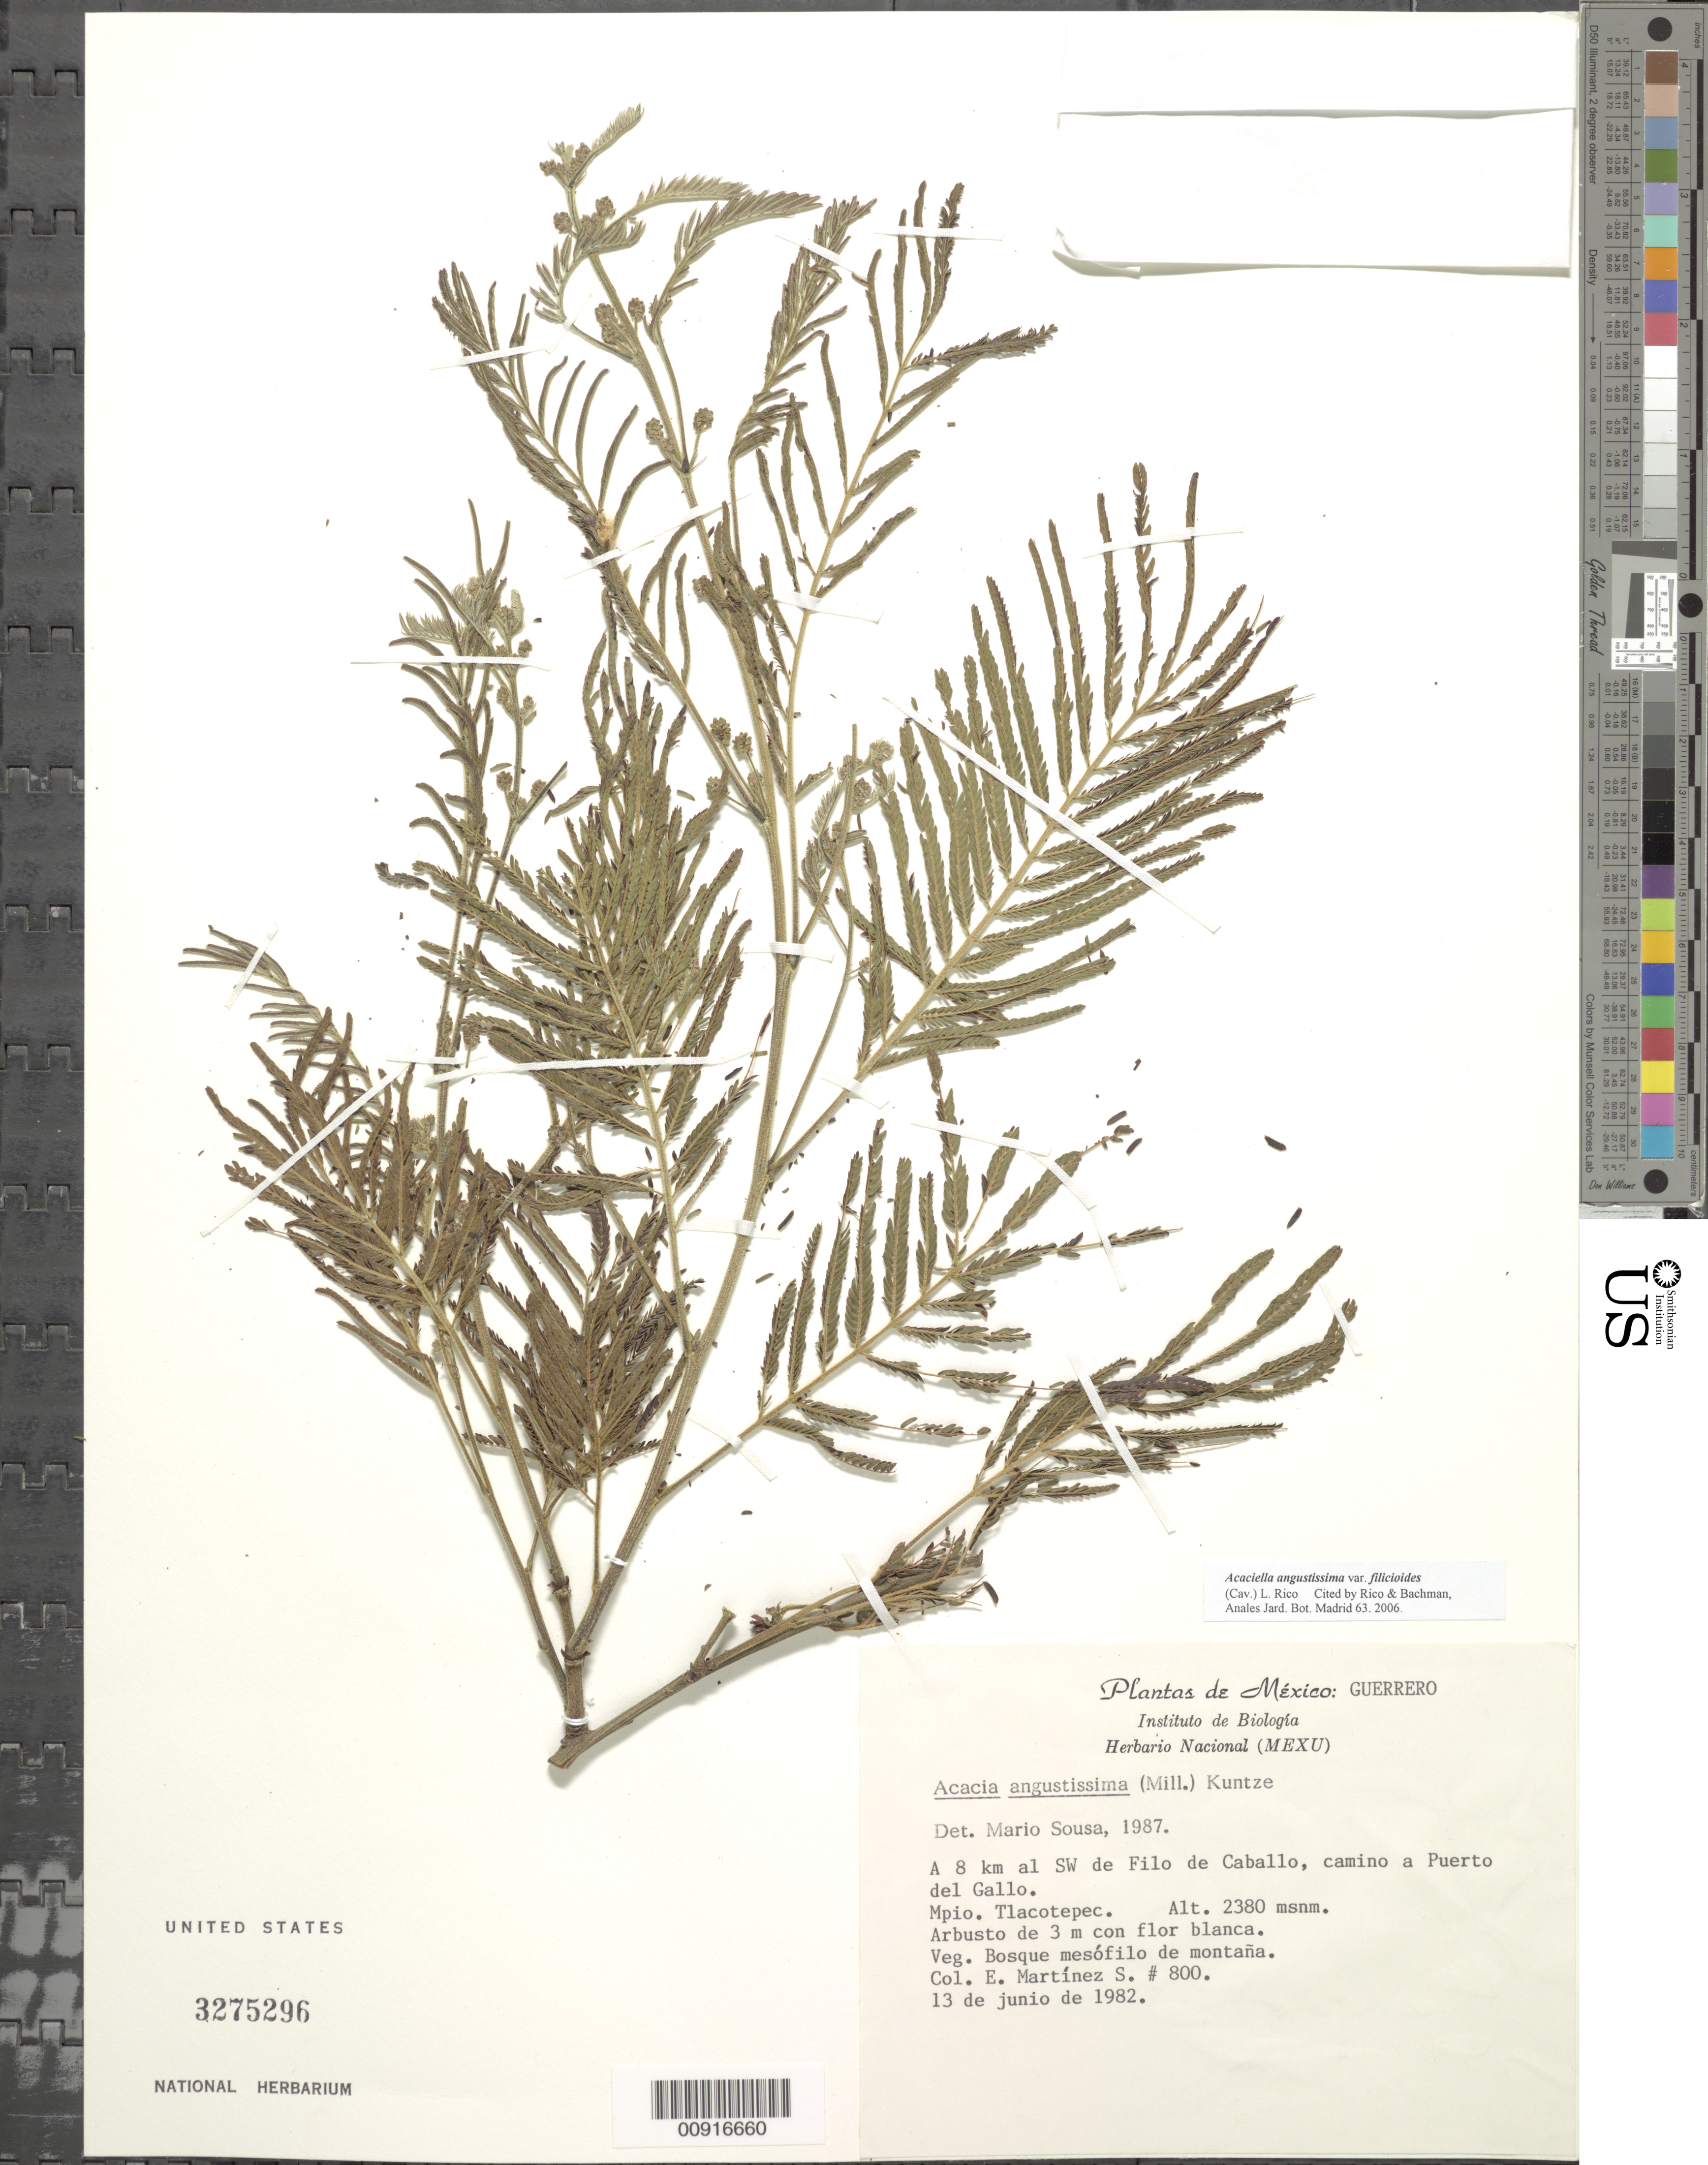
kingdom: Plantae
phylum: Tracheophyta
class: Magnoliopsida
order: Fabales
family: Fabaceae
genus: Acaciella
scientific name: Acaciella angustissima var. filicioides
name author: (Cav.) L. Rico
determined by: Rico, L.; Bachman, --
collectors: E. M. Martínez S.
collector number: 800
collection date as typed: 13 Jun 1982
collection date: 1982-06-13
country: Mexico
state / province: Guerrero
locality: A 8 km al SW de Filo de Caballo, camino a Puerto del Gallo. Mpio Tlacotepec, Guerrero.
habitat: Bosque mesófilo de montaña.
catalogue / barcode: US 3275296